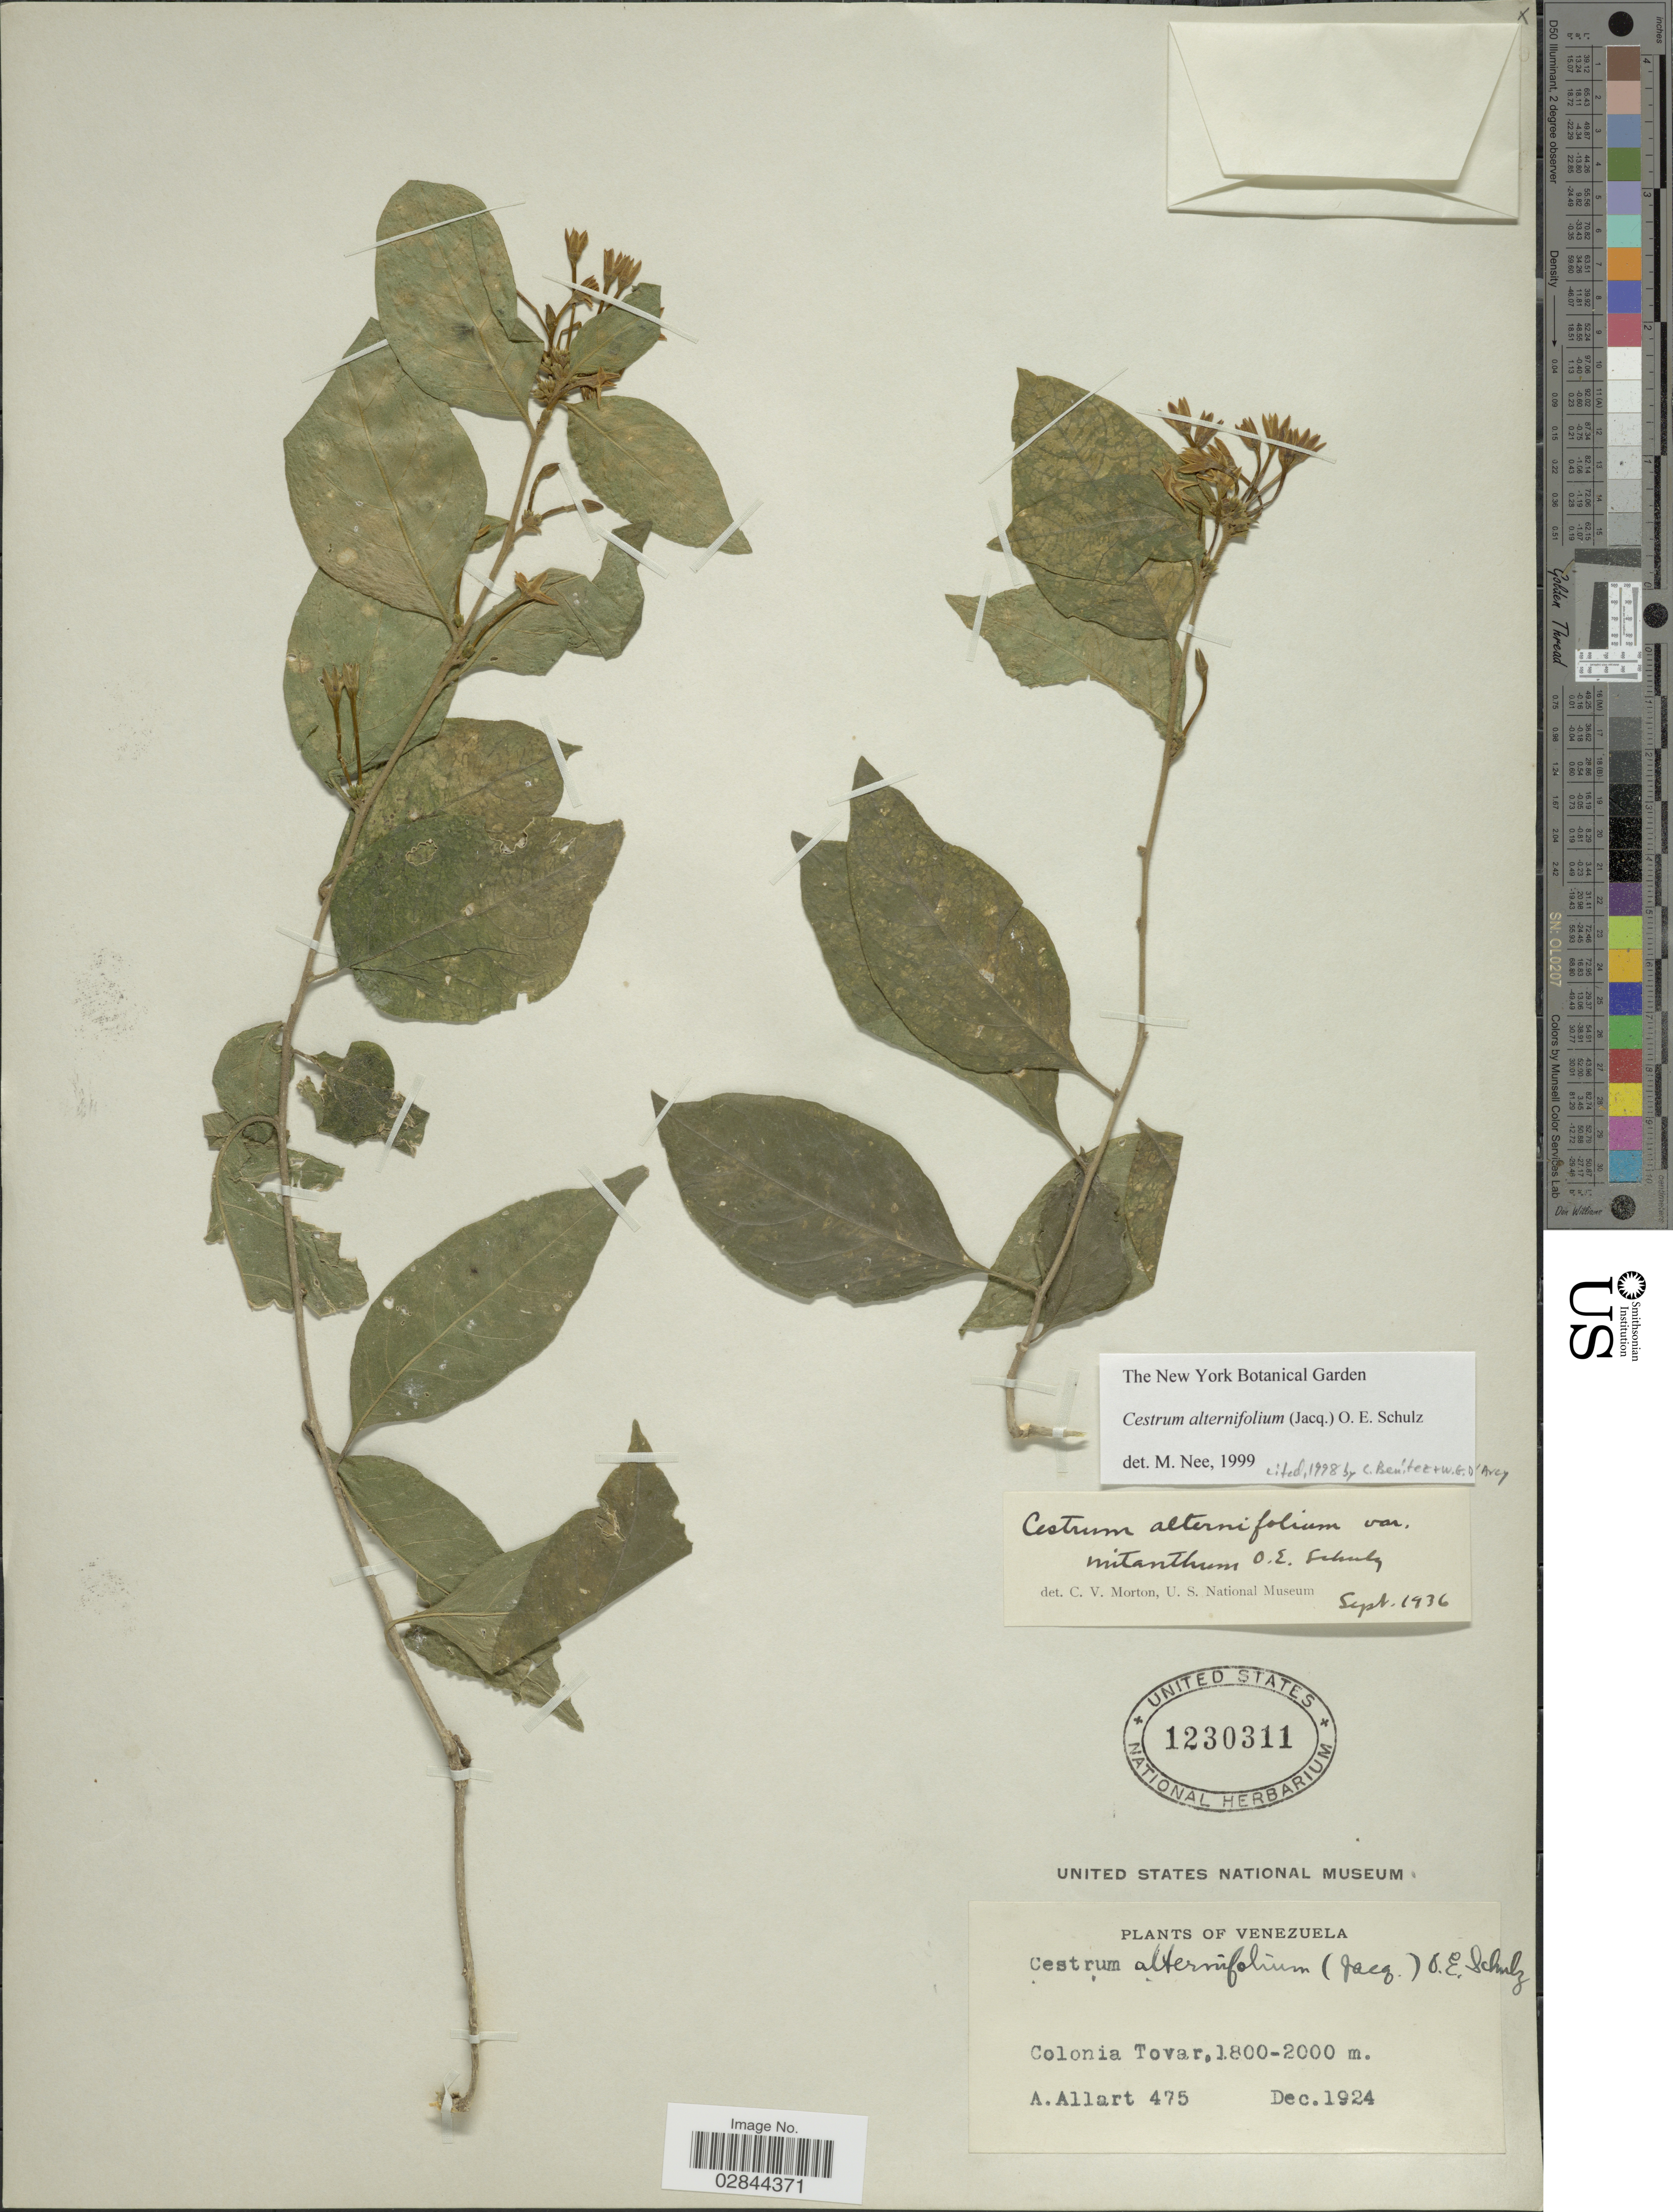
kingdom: Plantae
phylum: Tracheophyta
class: Magnoliopsida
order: Solanales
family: Solanaceae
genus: Cestrum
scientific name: Cestrum alternifolium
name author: (Jacq.) O.E. Schulz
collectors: A. Allart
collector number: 475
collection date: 1924-12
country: Venezuela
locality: Colonia Tovar.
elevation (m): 1800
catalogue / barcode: US 1230311